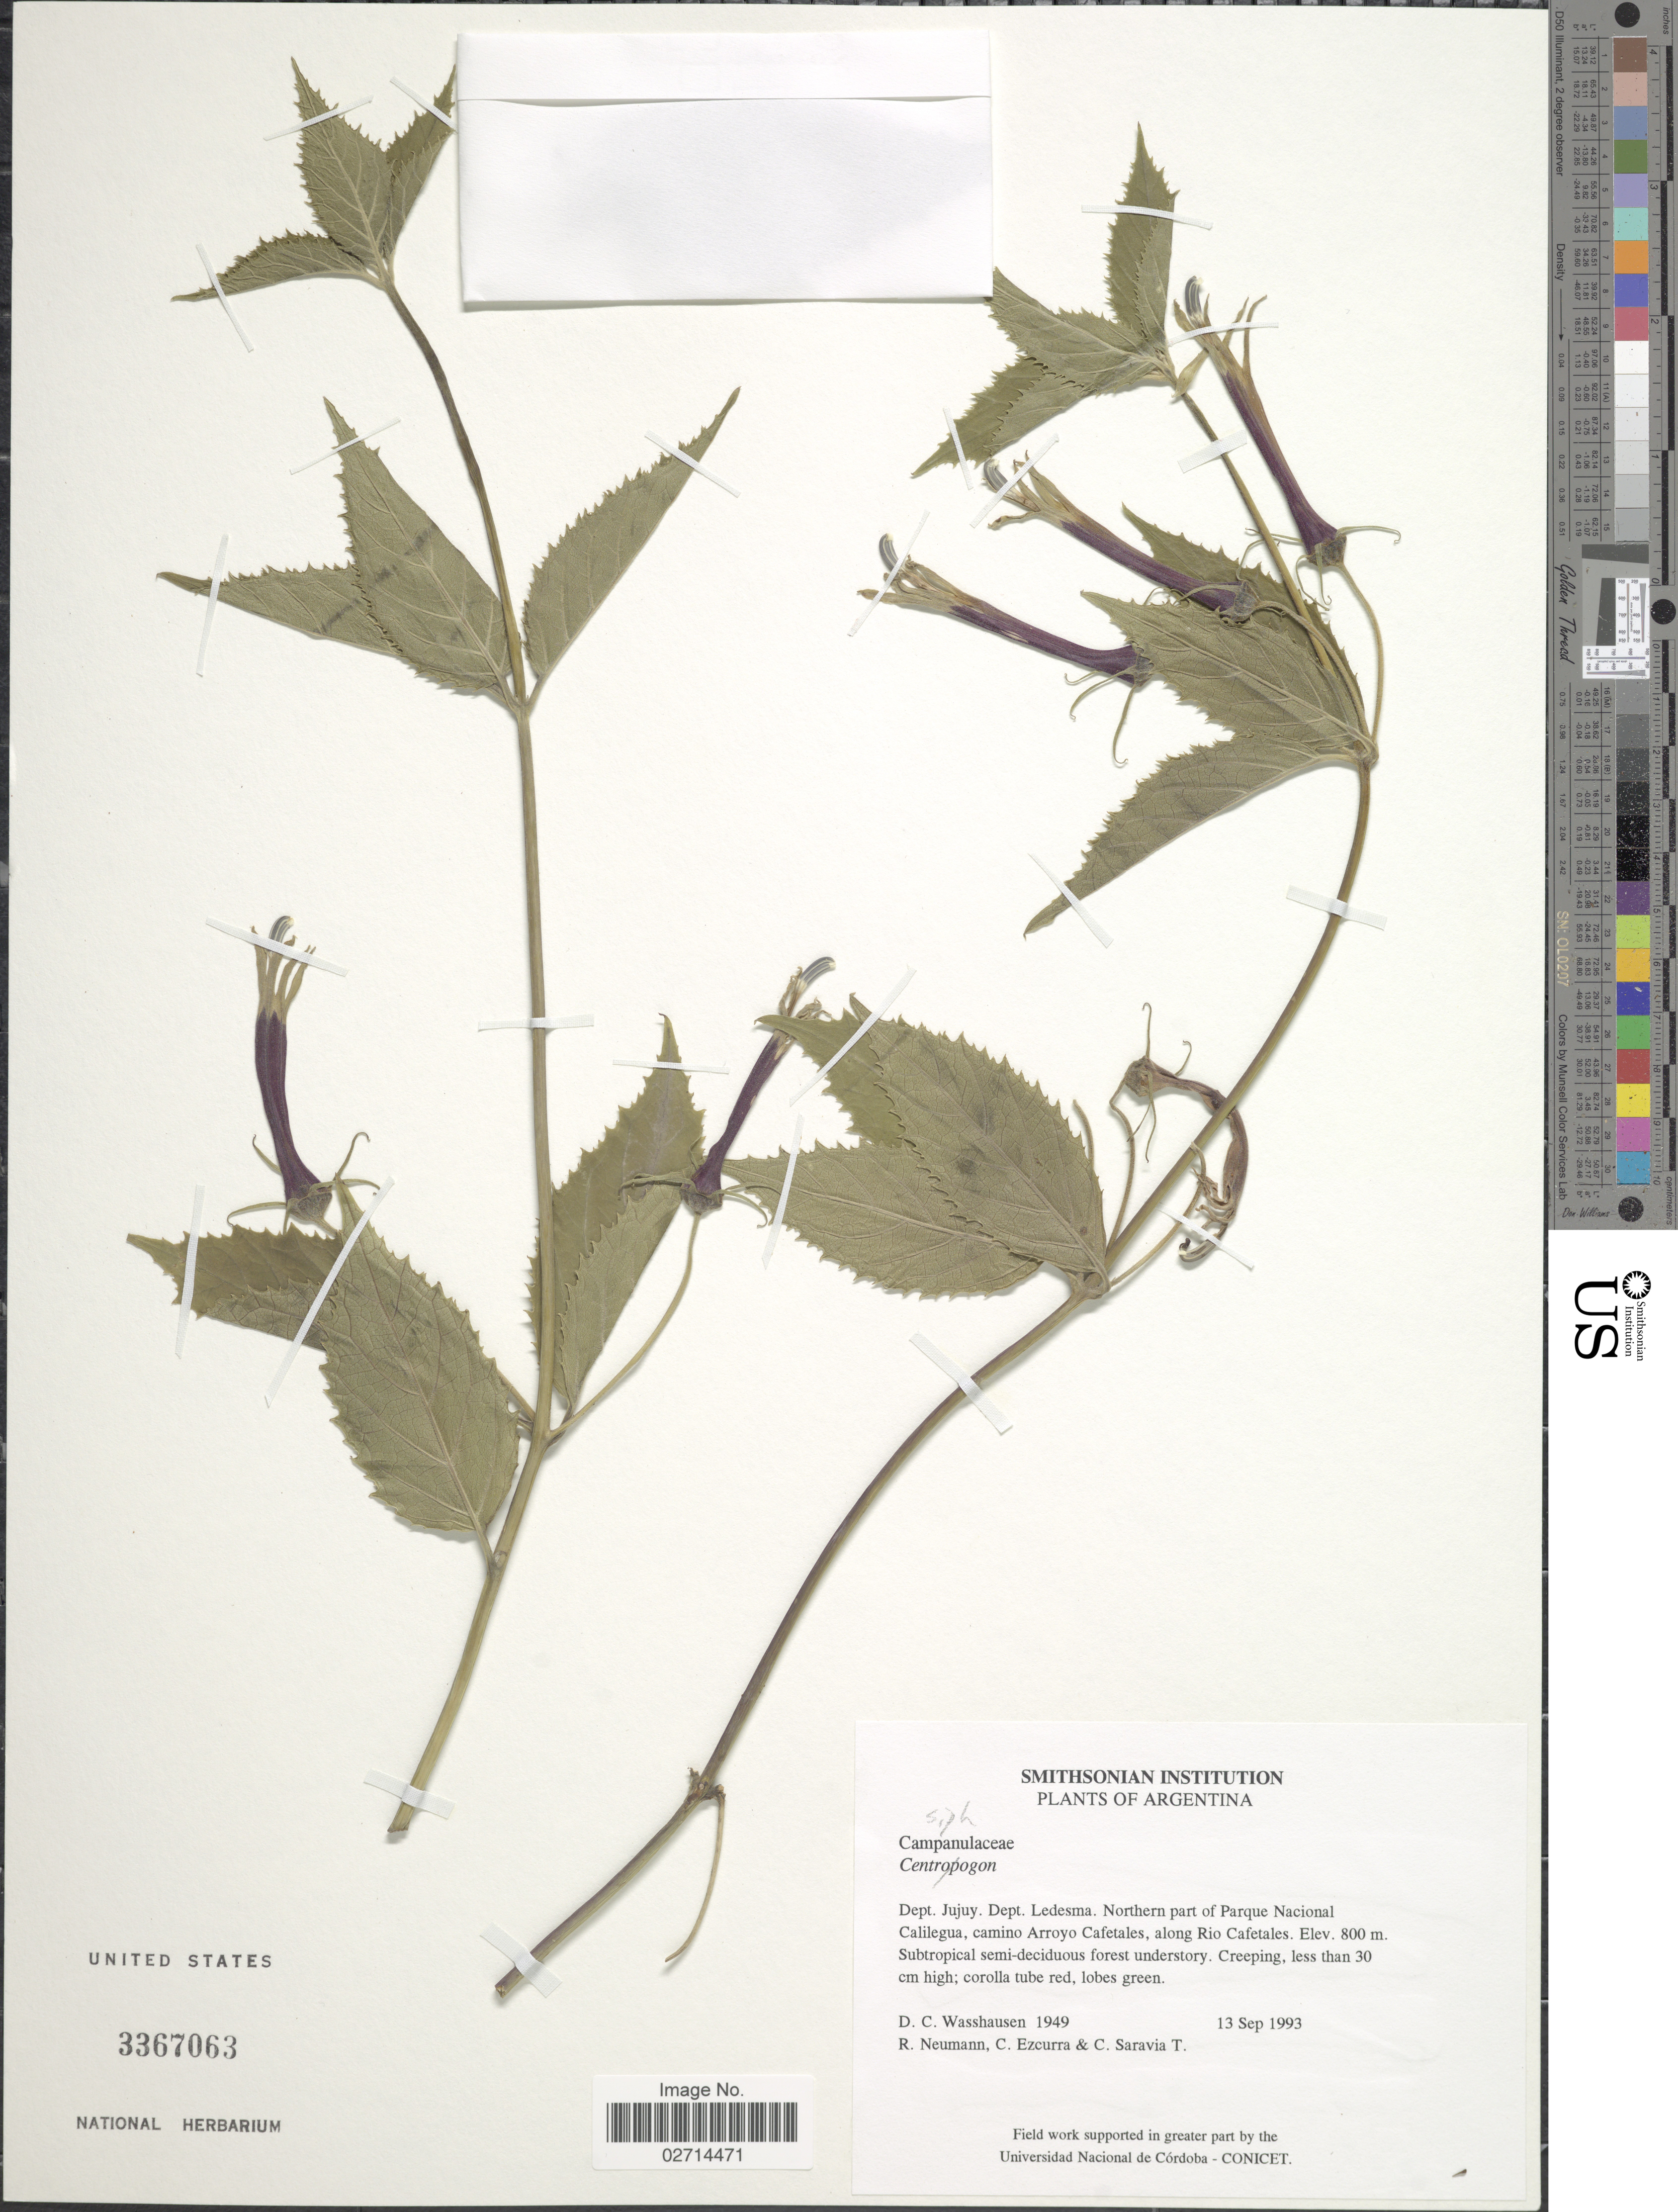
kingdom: Plantae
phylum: Tracheophyta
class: Magnoliopsida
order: Asterales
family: Campanulaceae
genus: Siphocampylus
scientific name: Siphocampylus sp.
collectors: D. C. Wasshausen, R. Neumann, C. Ezcurra & C. Saravia T.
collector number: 1949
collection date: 1993-09-13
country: Argentina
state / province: Jujuy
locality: Dept. Ledesma, Northern part of Parque Nacional Calilegua, camino Arroyo Cafetales, along Rio Cafetales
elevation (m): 800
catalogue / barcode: US 3367063